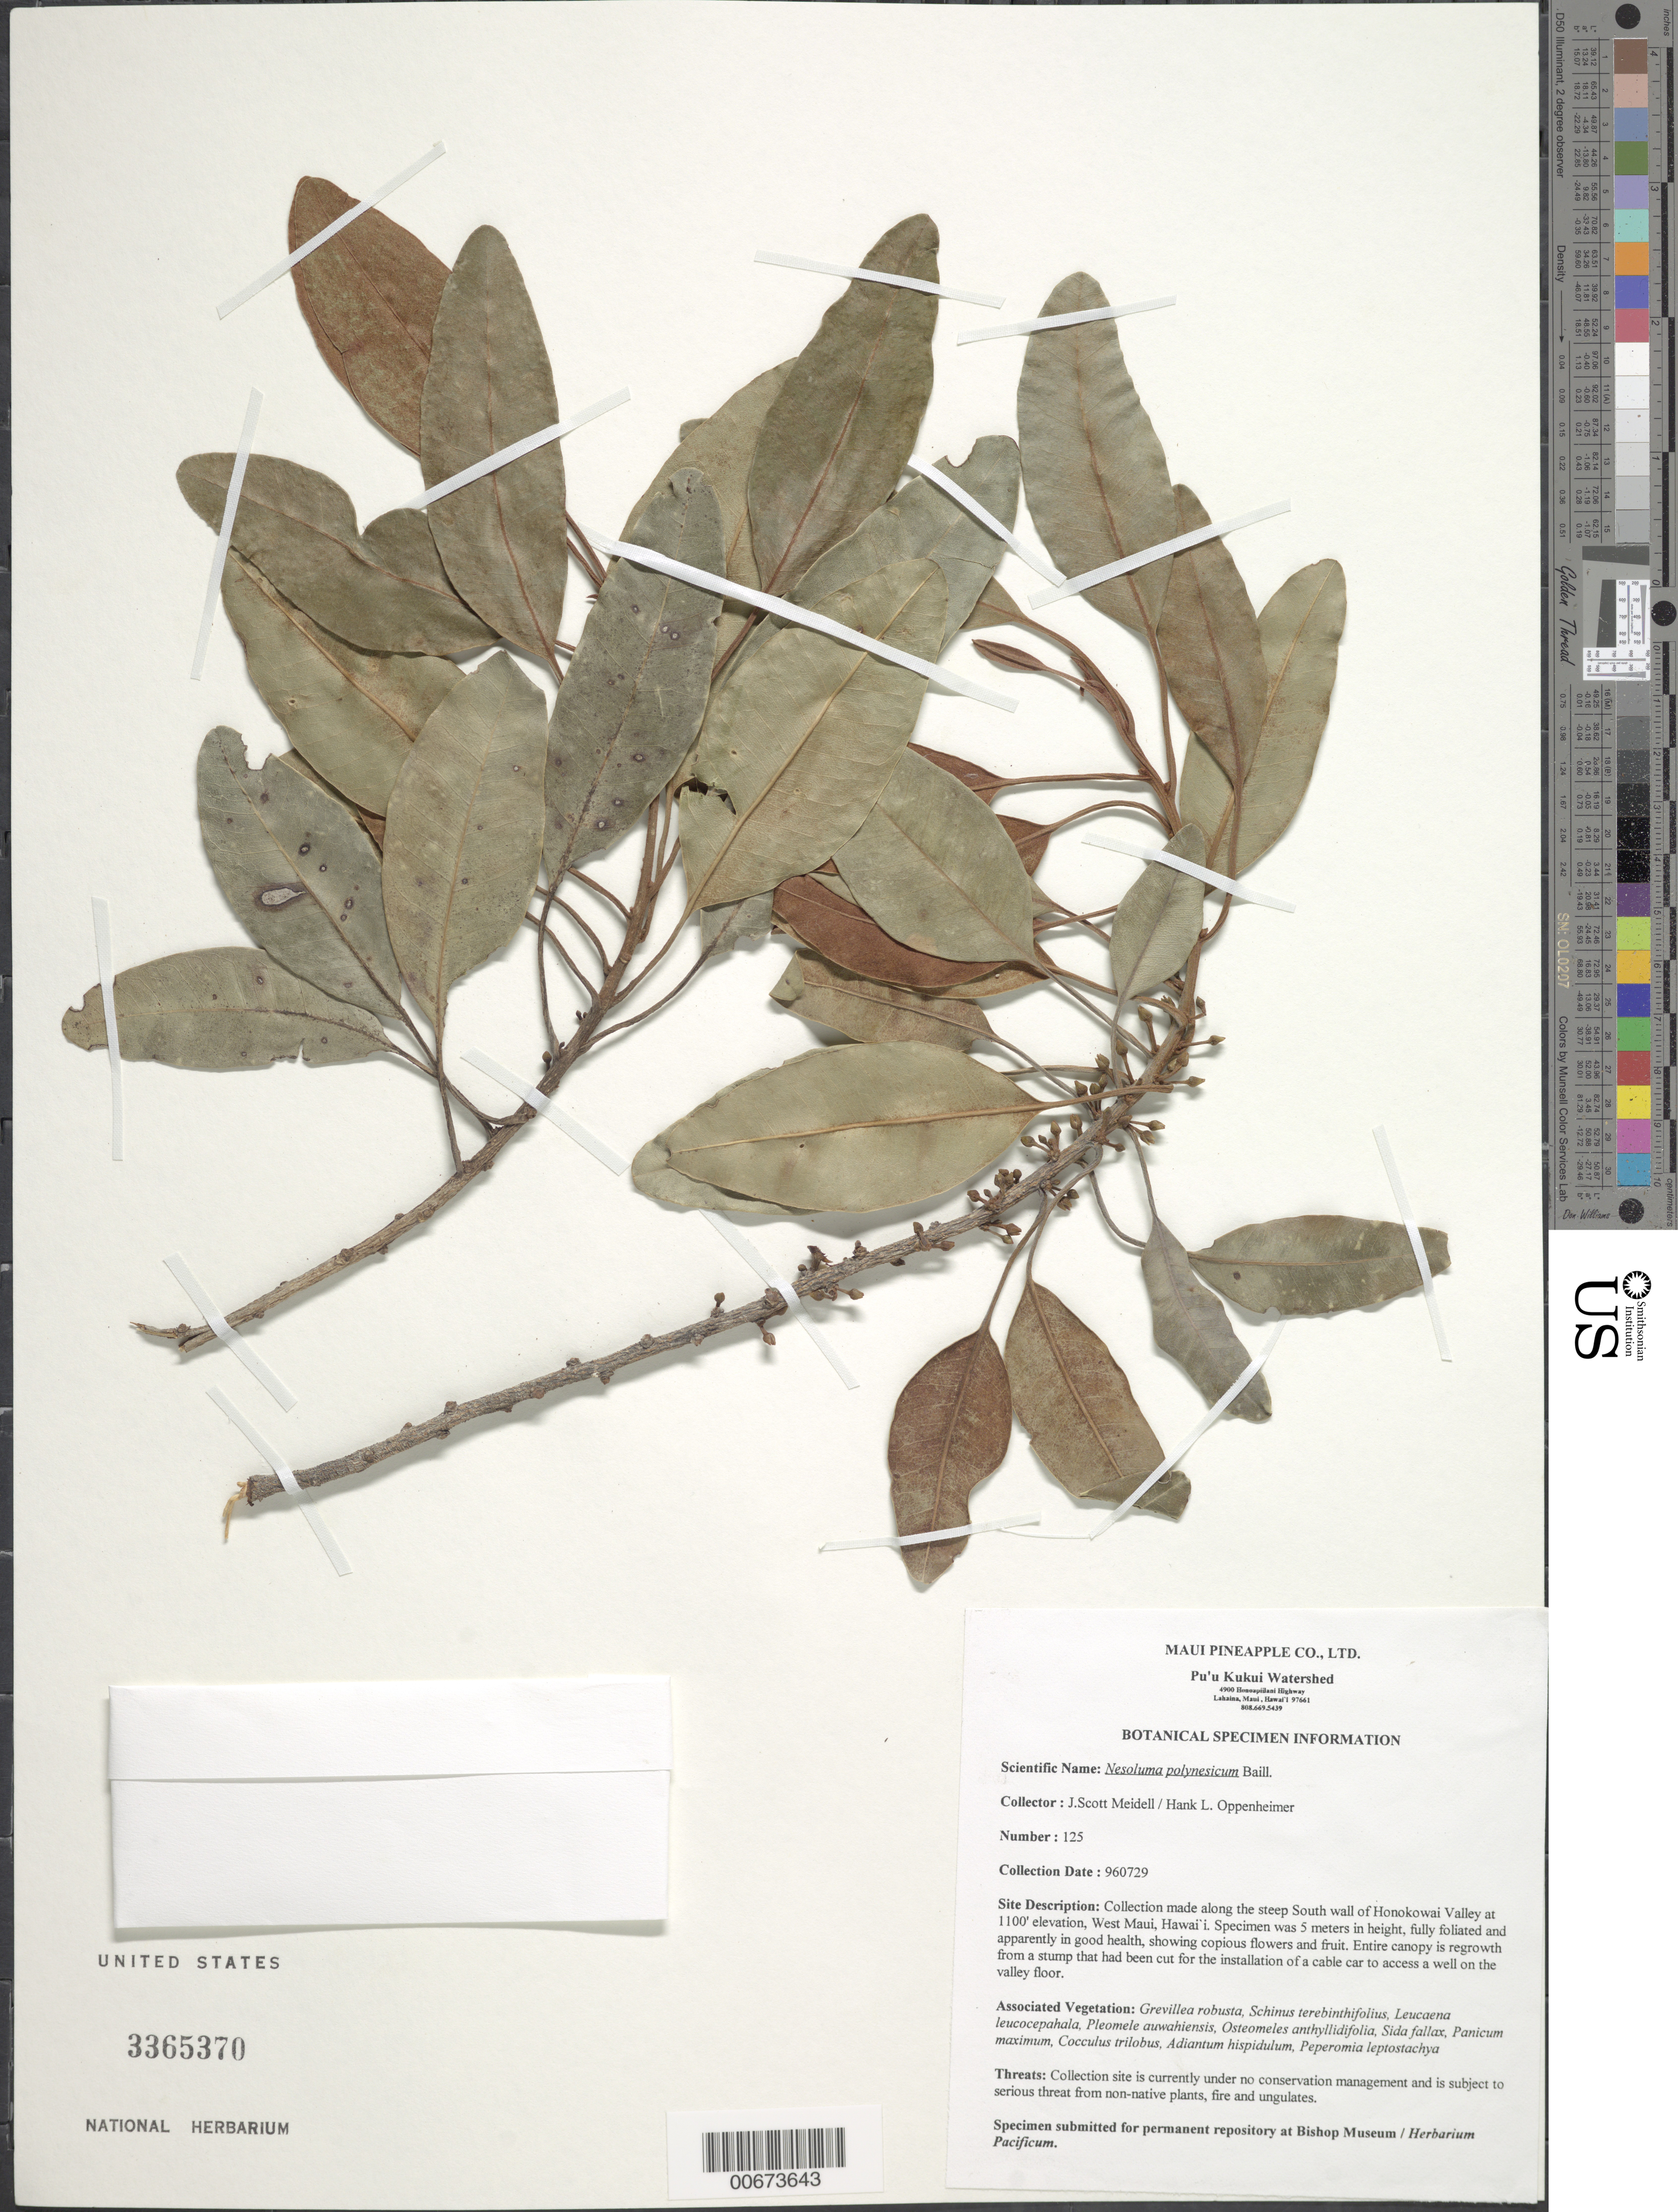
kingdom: Plantae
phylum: Tracheophyta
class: Magnoliopsida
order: Ericales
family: Sapotaceae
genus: Sideroxylon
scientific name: Sideroxylon polynesicum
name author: (Hillebr.) Smedmark & Anderb.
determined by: Wagner, W. L., (BOT), Smithsonian Institution - National Museum of Natural History (UNITED STATES)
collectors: J. Meidell & H. L. Oppenheimer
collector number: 125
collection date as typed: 29 Sep 1996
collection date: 1996-09-29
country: United States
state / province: Hawaii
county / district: Maui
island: Maui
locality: West Maui, along the steep S wall of Honokowai Valley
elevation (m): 335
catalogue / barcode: US 3365370